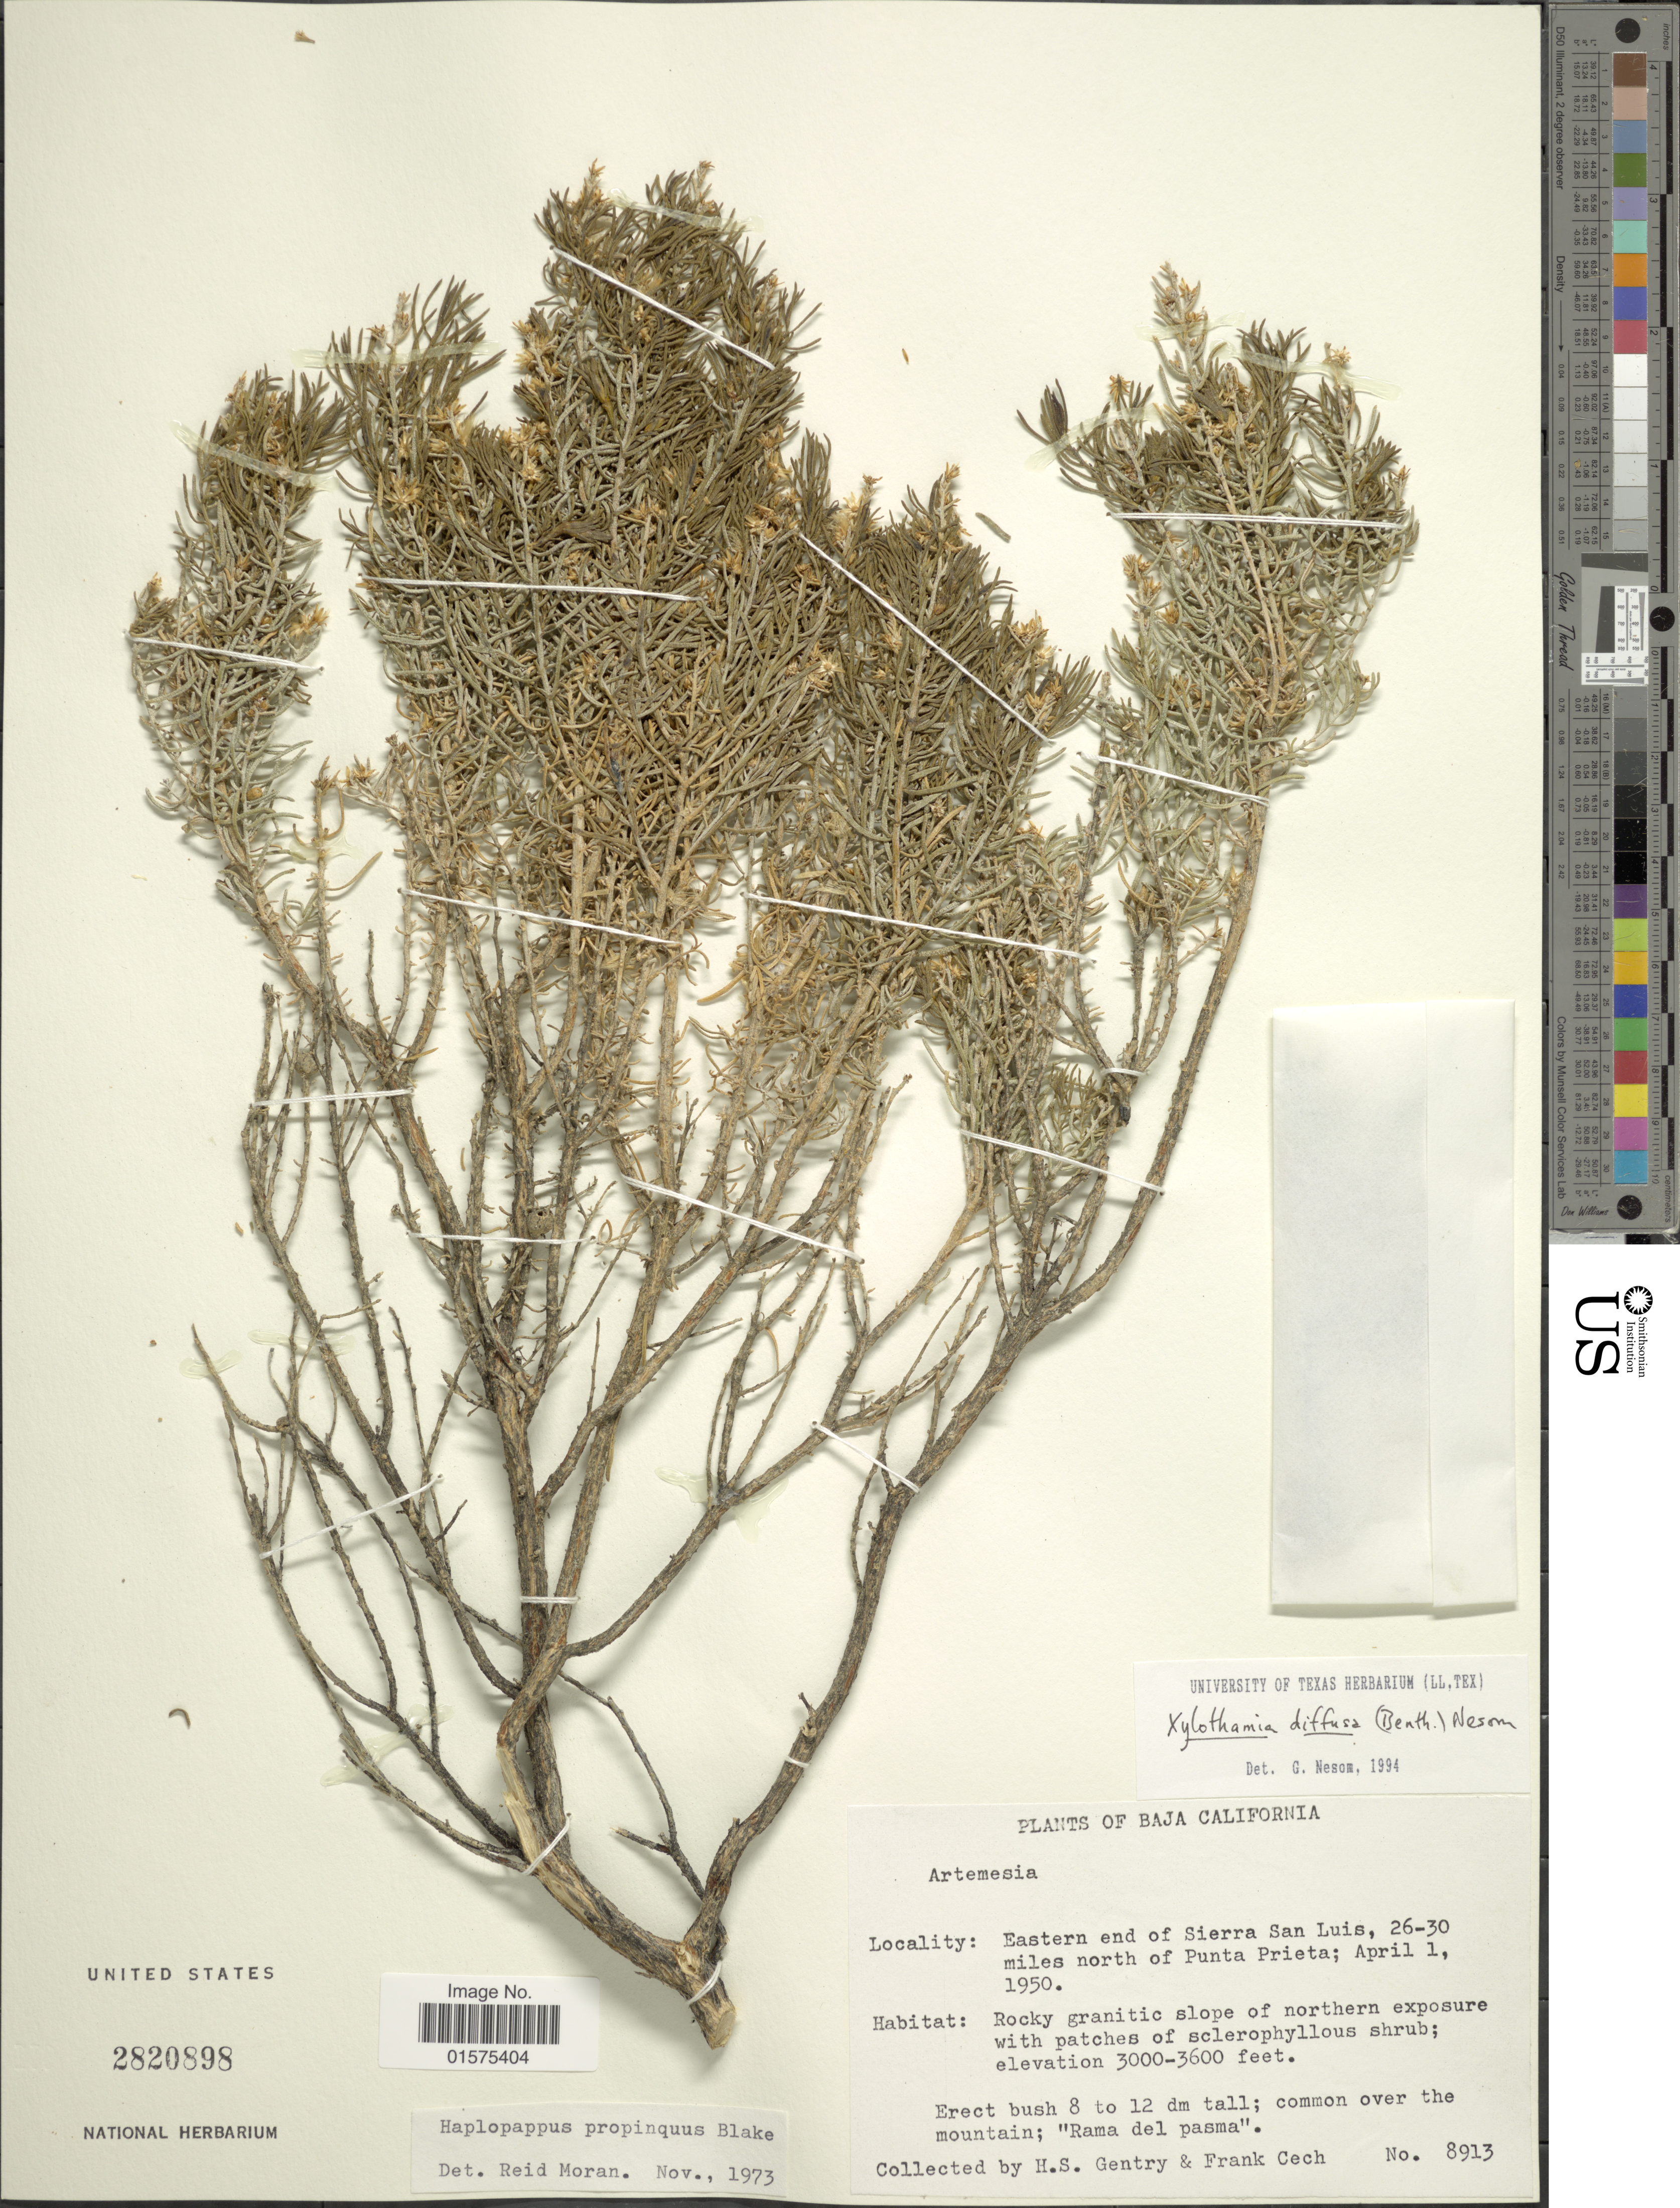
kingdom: Plantae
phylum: Tracheophyta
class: Magnoliopsida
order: Asterales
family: Asteraceae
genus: Xylothamia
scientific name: Xylothamia diffusa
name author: (Benth.) G.L. Nesom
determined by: Urbatsch, Lowell E., Curator (LSU), Louisiana State University (UNITED STATES)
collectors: H. S. Gentry & F. Cech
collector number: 8913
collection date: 1950-04-01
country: Mexico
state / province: Baja California Sur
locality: Eastern end of Sierra San Luis, 26-30 miles north of Punta Prieta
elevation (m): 914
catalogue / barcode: US 2820898